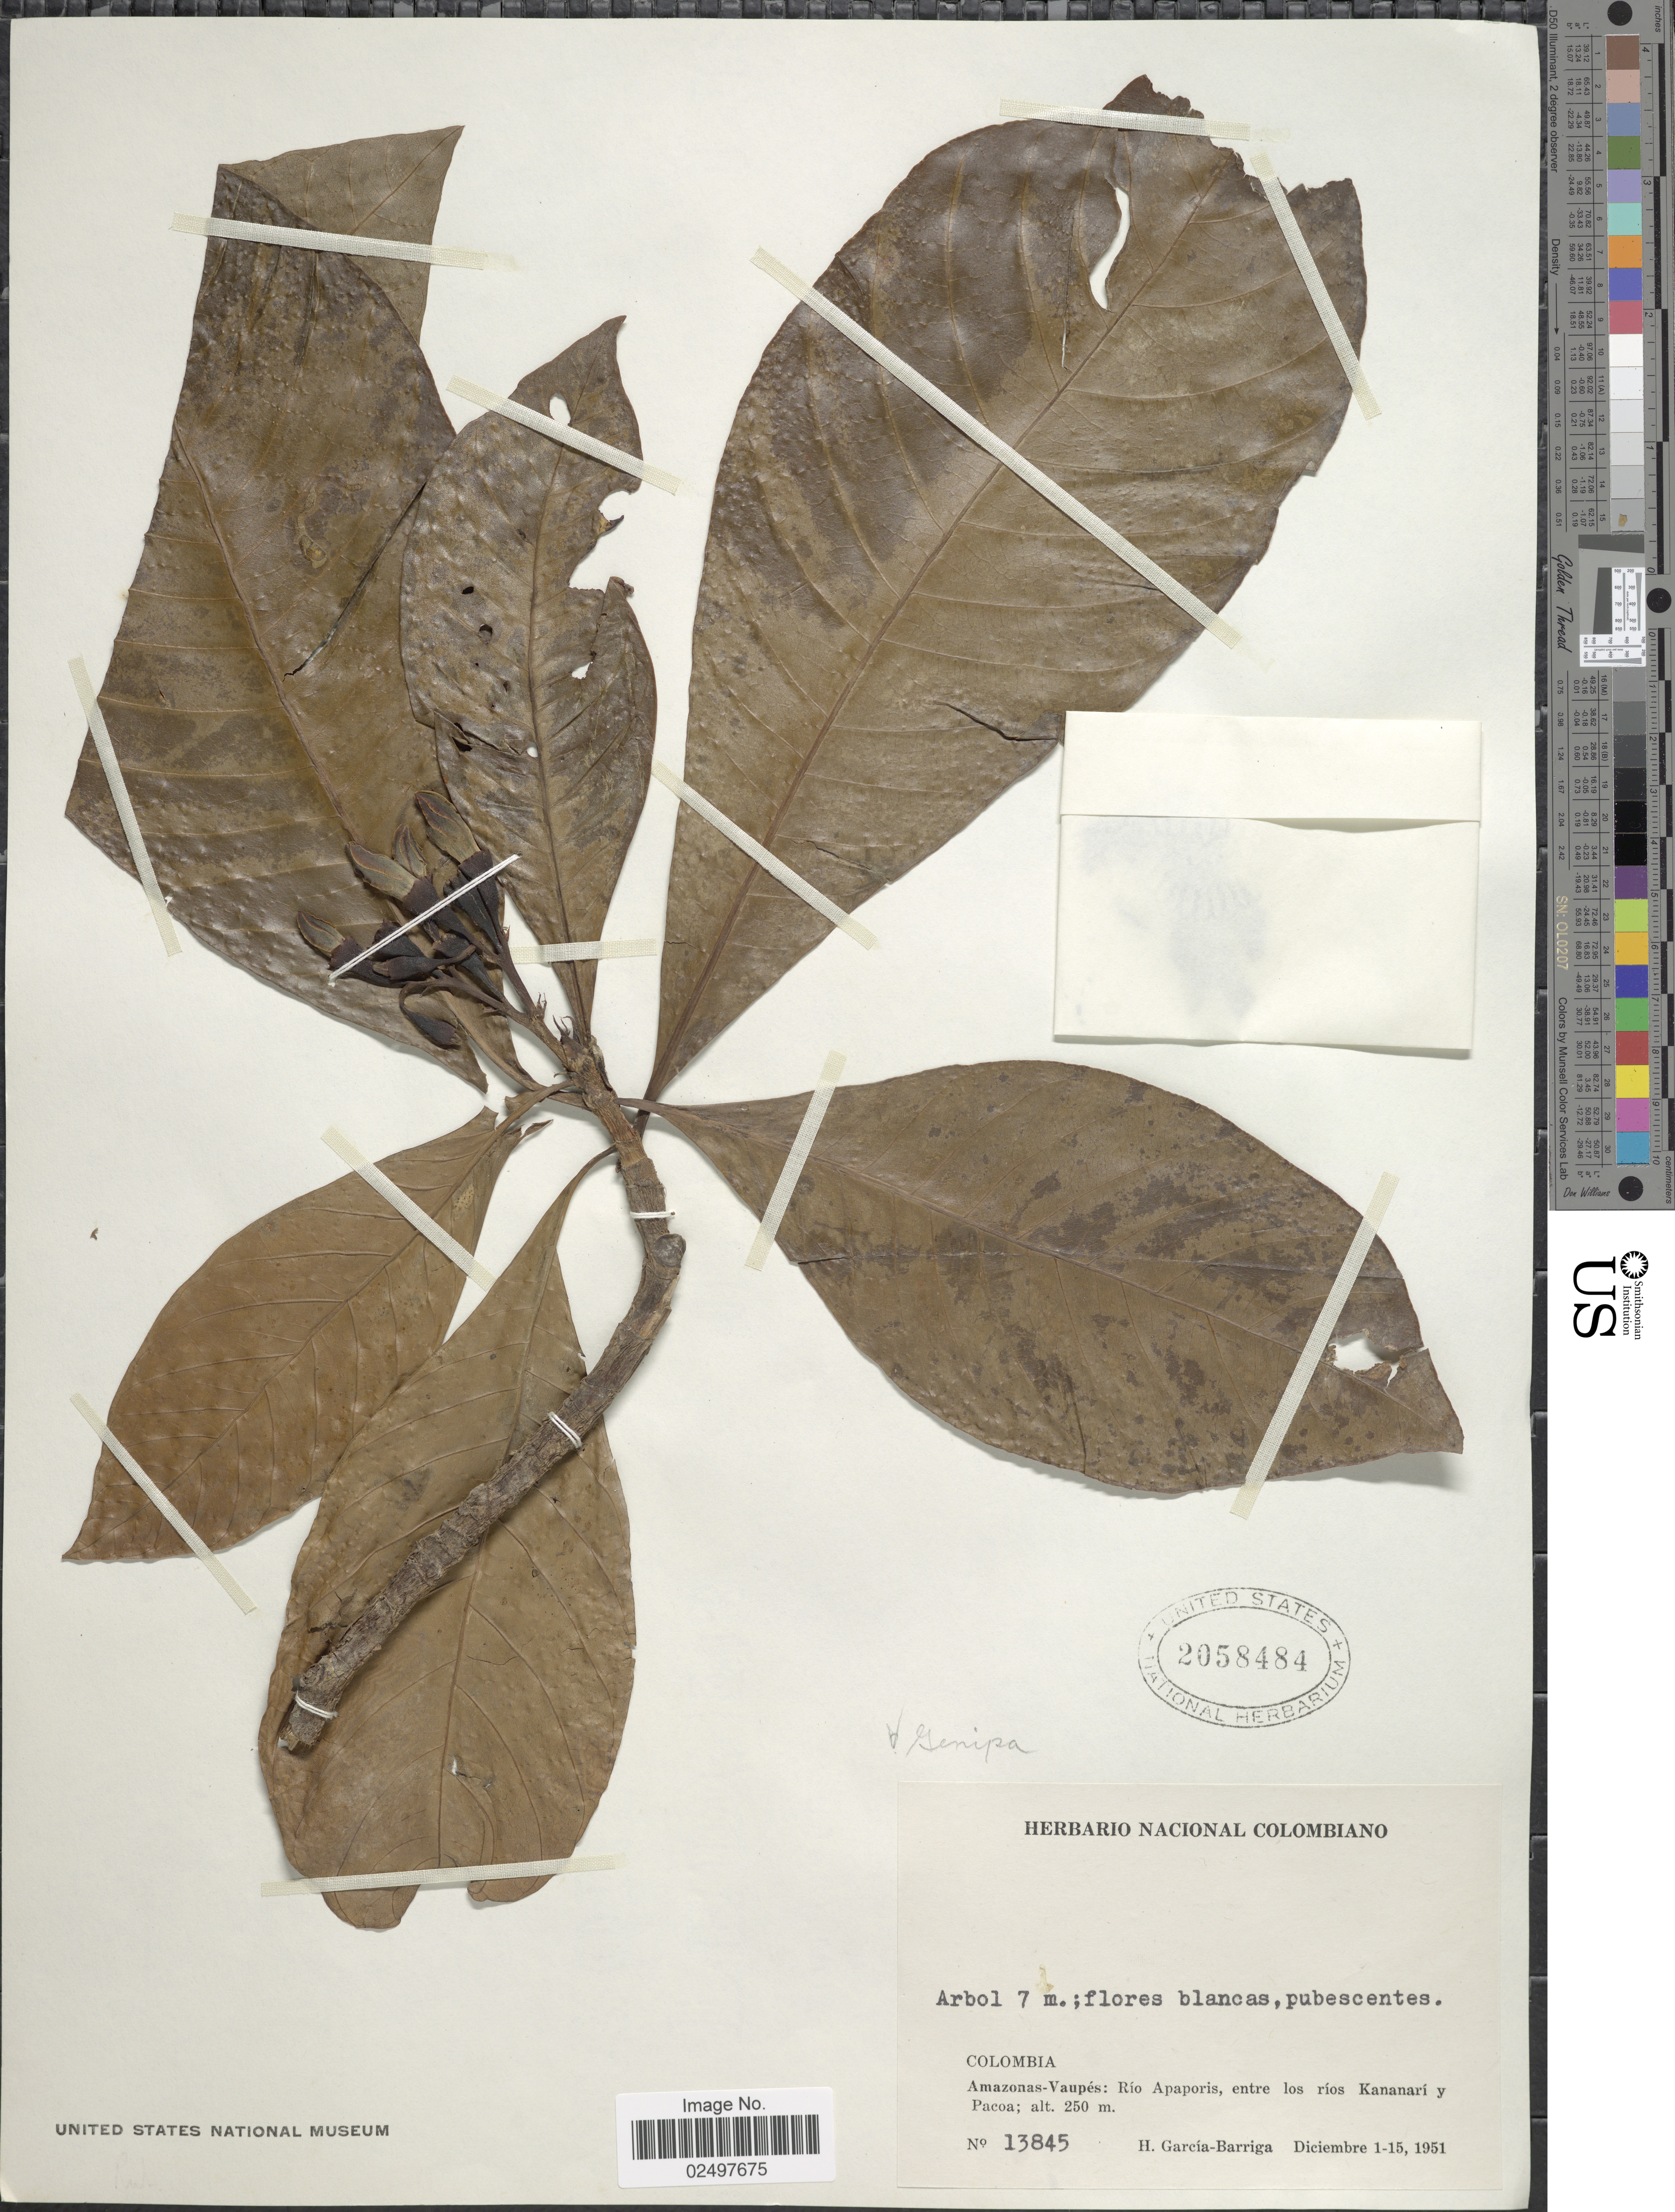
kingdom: Plantae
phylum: Tracheophyta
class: Magnoliopsida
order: Gentianales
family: Rubiaceae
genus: Genipa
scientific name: Genipa sp.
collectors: H. García Barriga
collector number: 13845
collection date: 1951-12-01/1951-12-15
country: Colombia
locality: Amazonas-Vaupes: Rio Apaporis, entre los rios Kananari y Pacoa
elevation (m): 250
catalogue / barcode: US 2058484